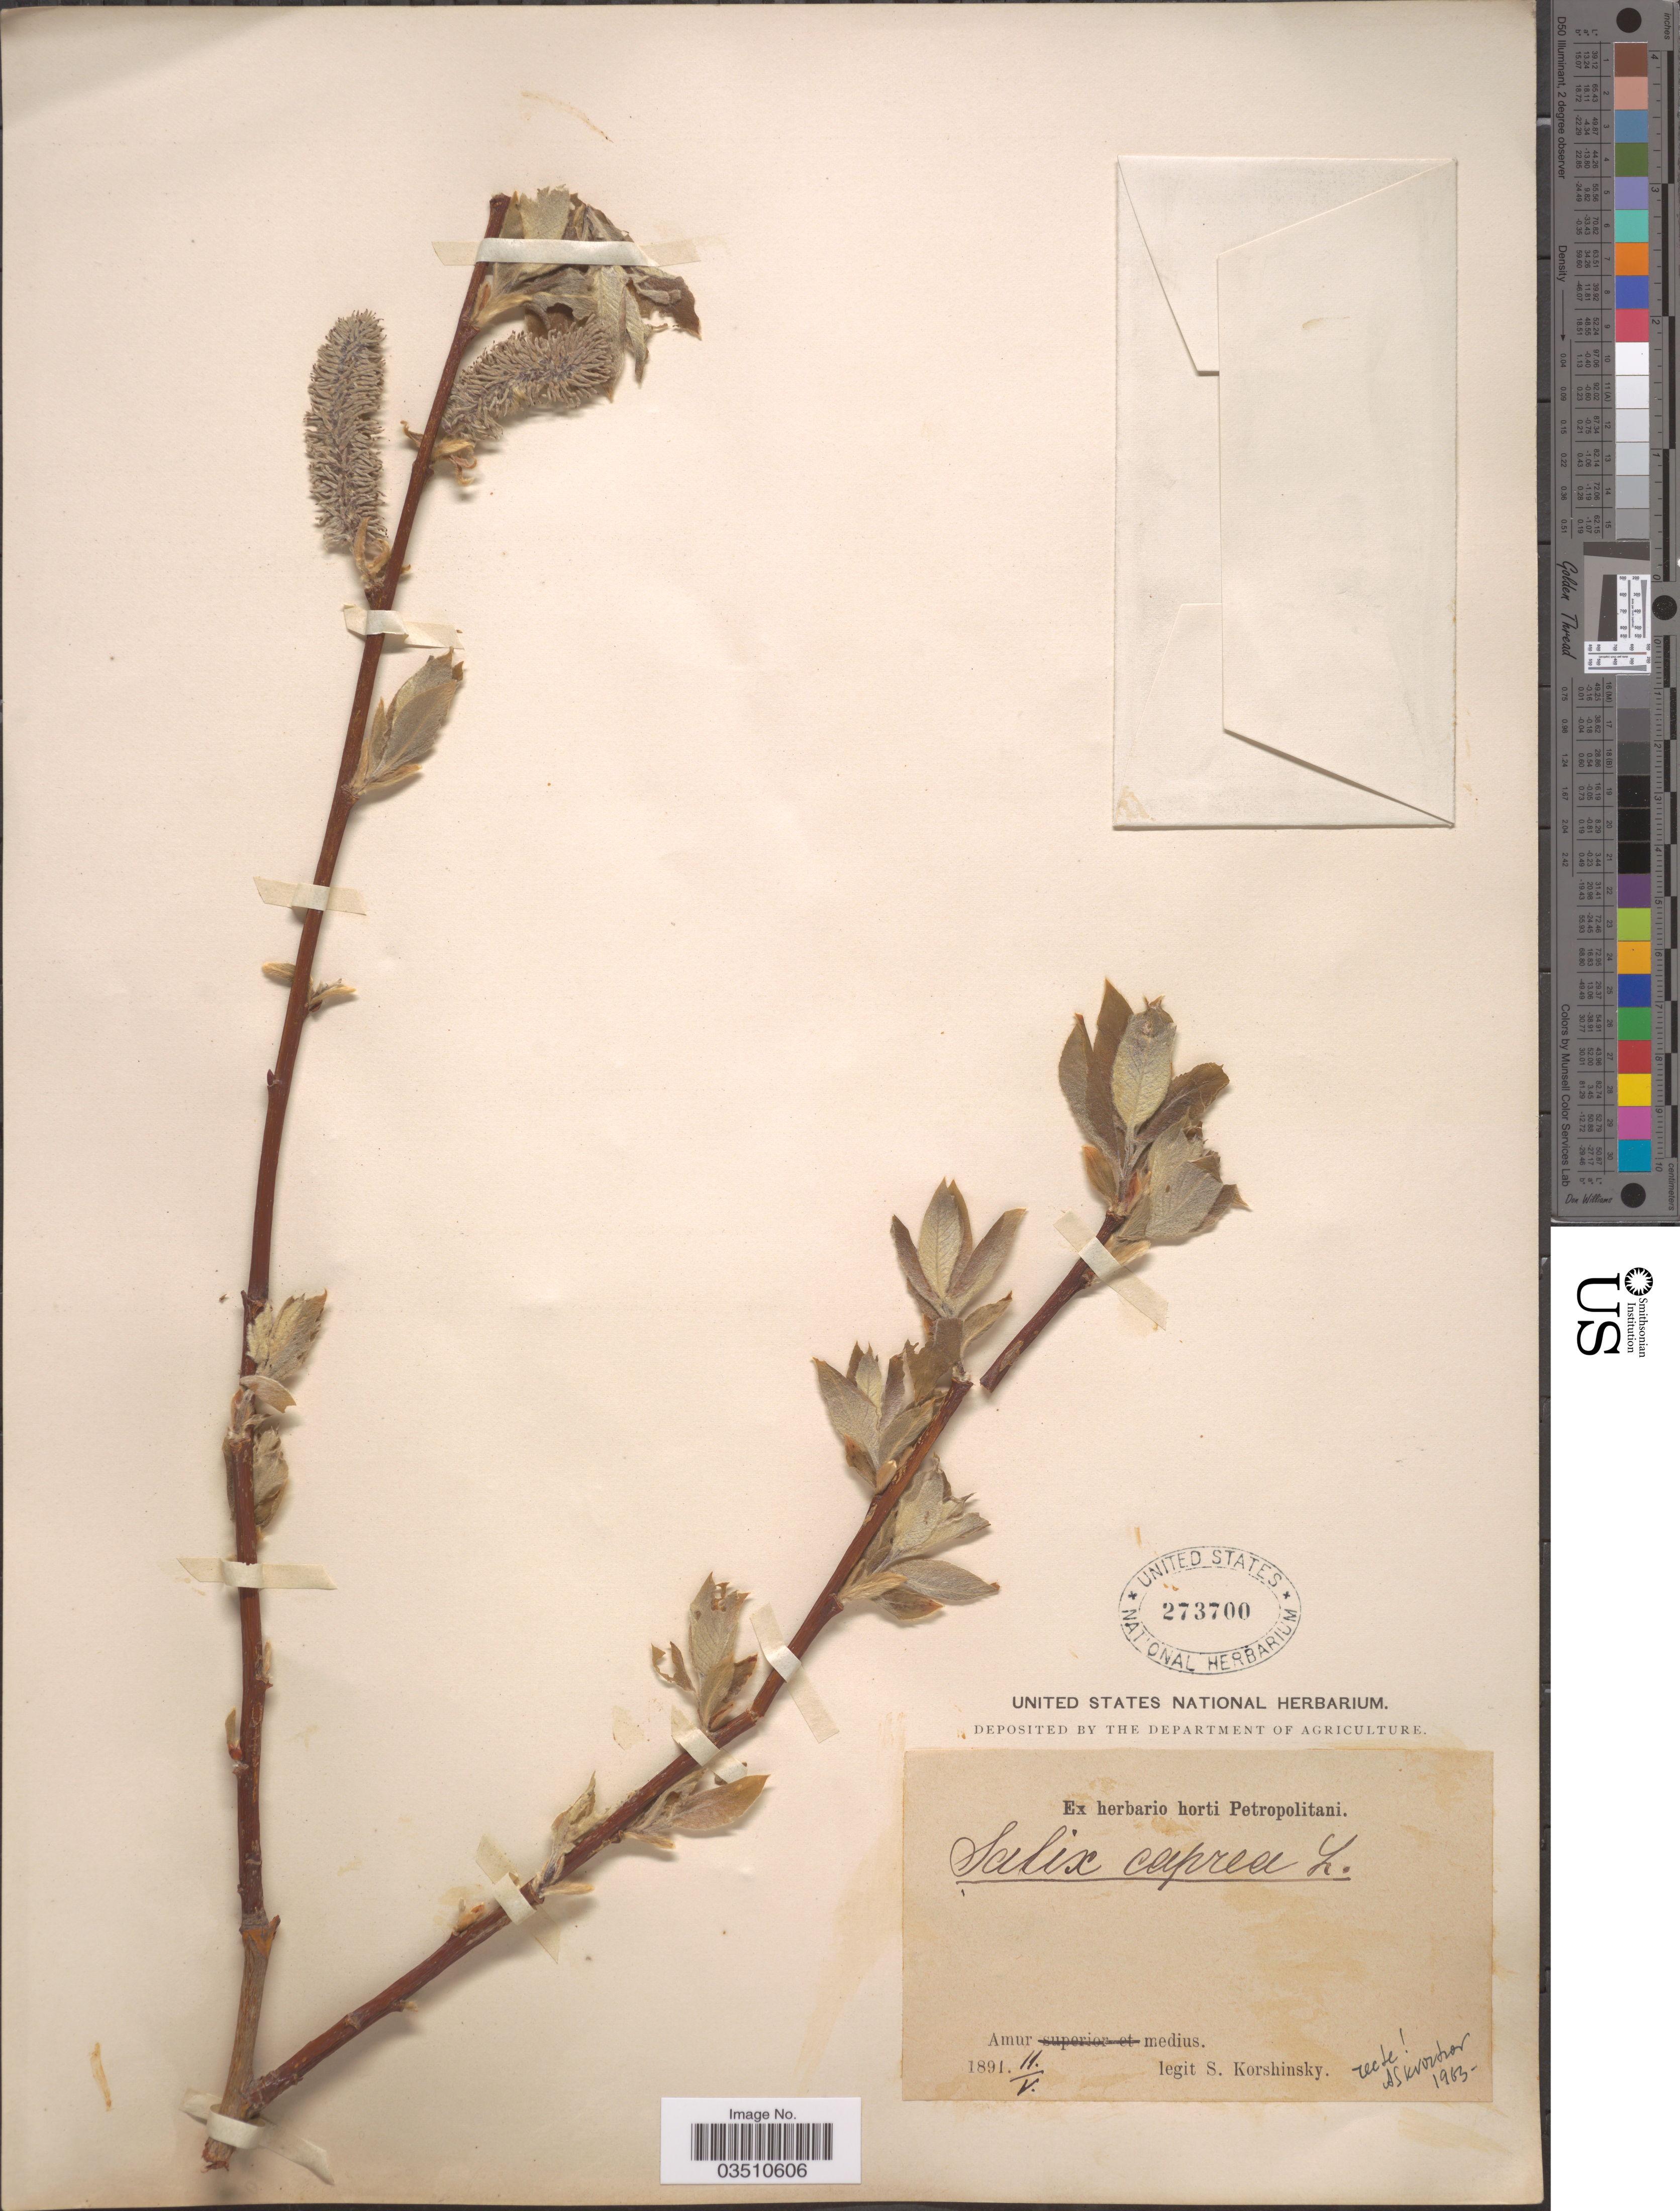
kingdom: Plantae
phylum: Tracheophyta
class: Magnoliopsida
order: Malpighiales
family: Salicaceae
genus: Salix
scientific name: Salix caprea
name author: L.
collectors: S. I. Korshinsky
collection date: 1891-05-11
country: Russian Federation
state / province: Amur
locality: Amur medius.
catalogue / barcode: US 273700